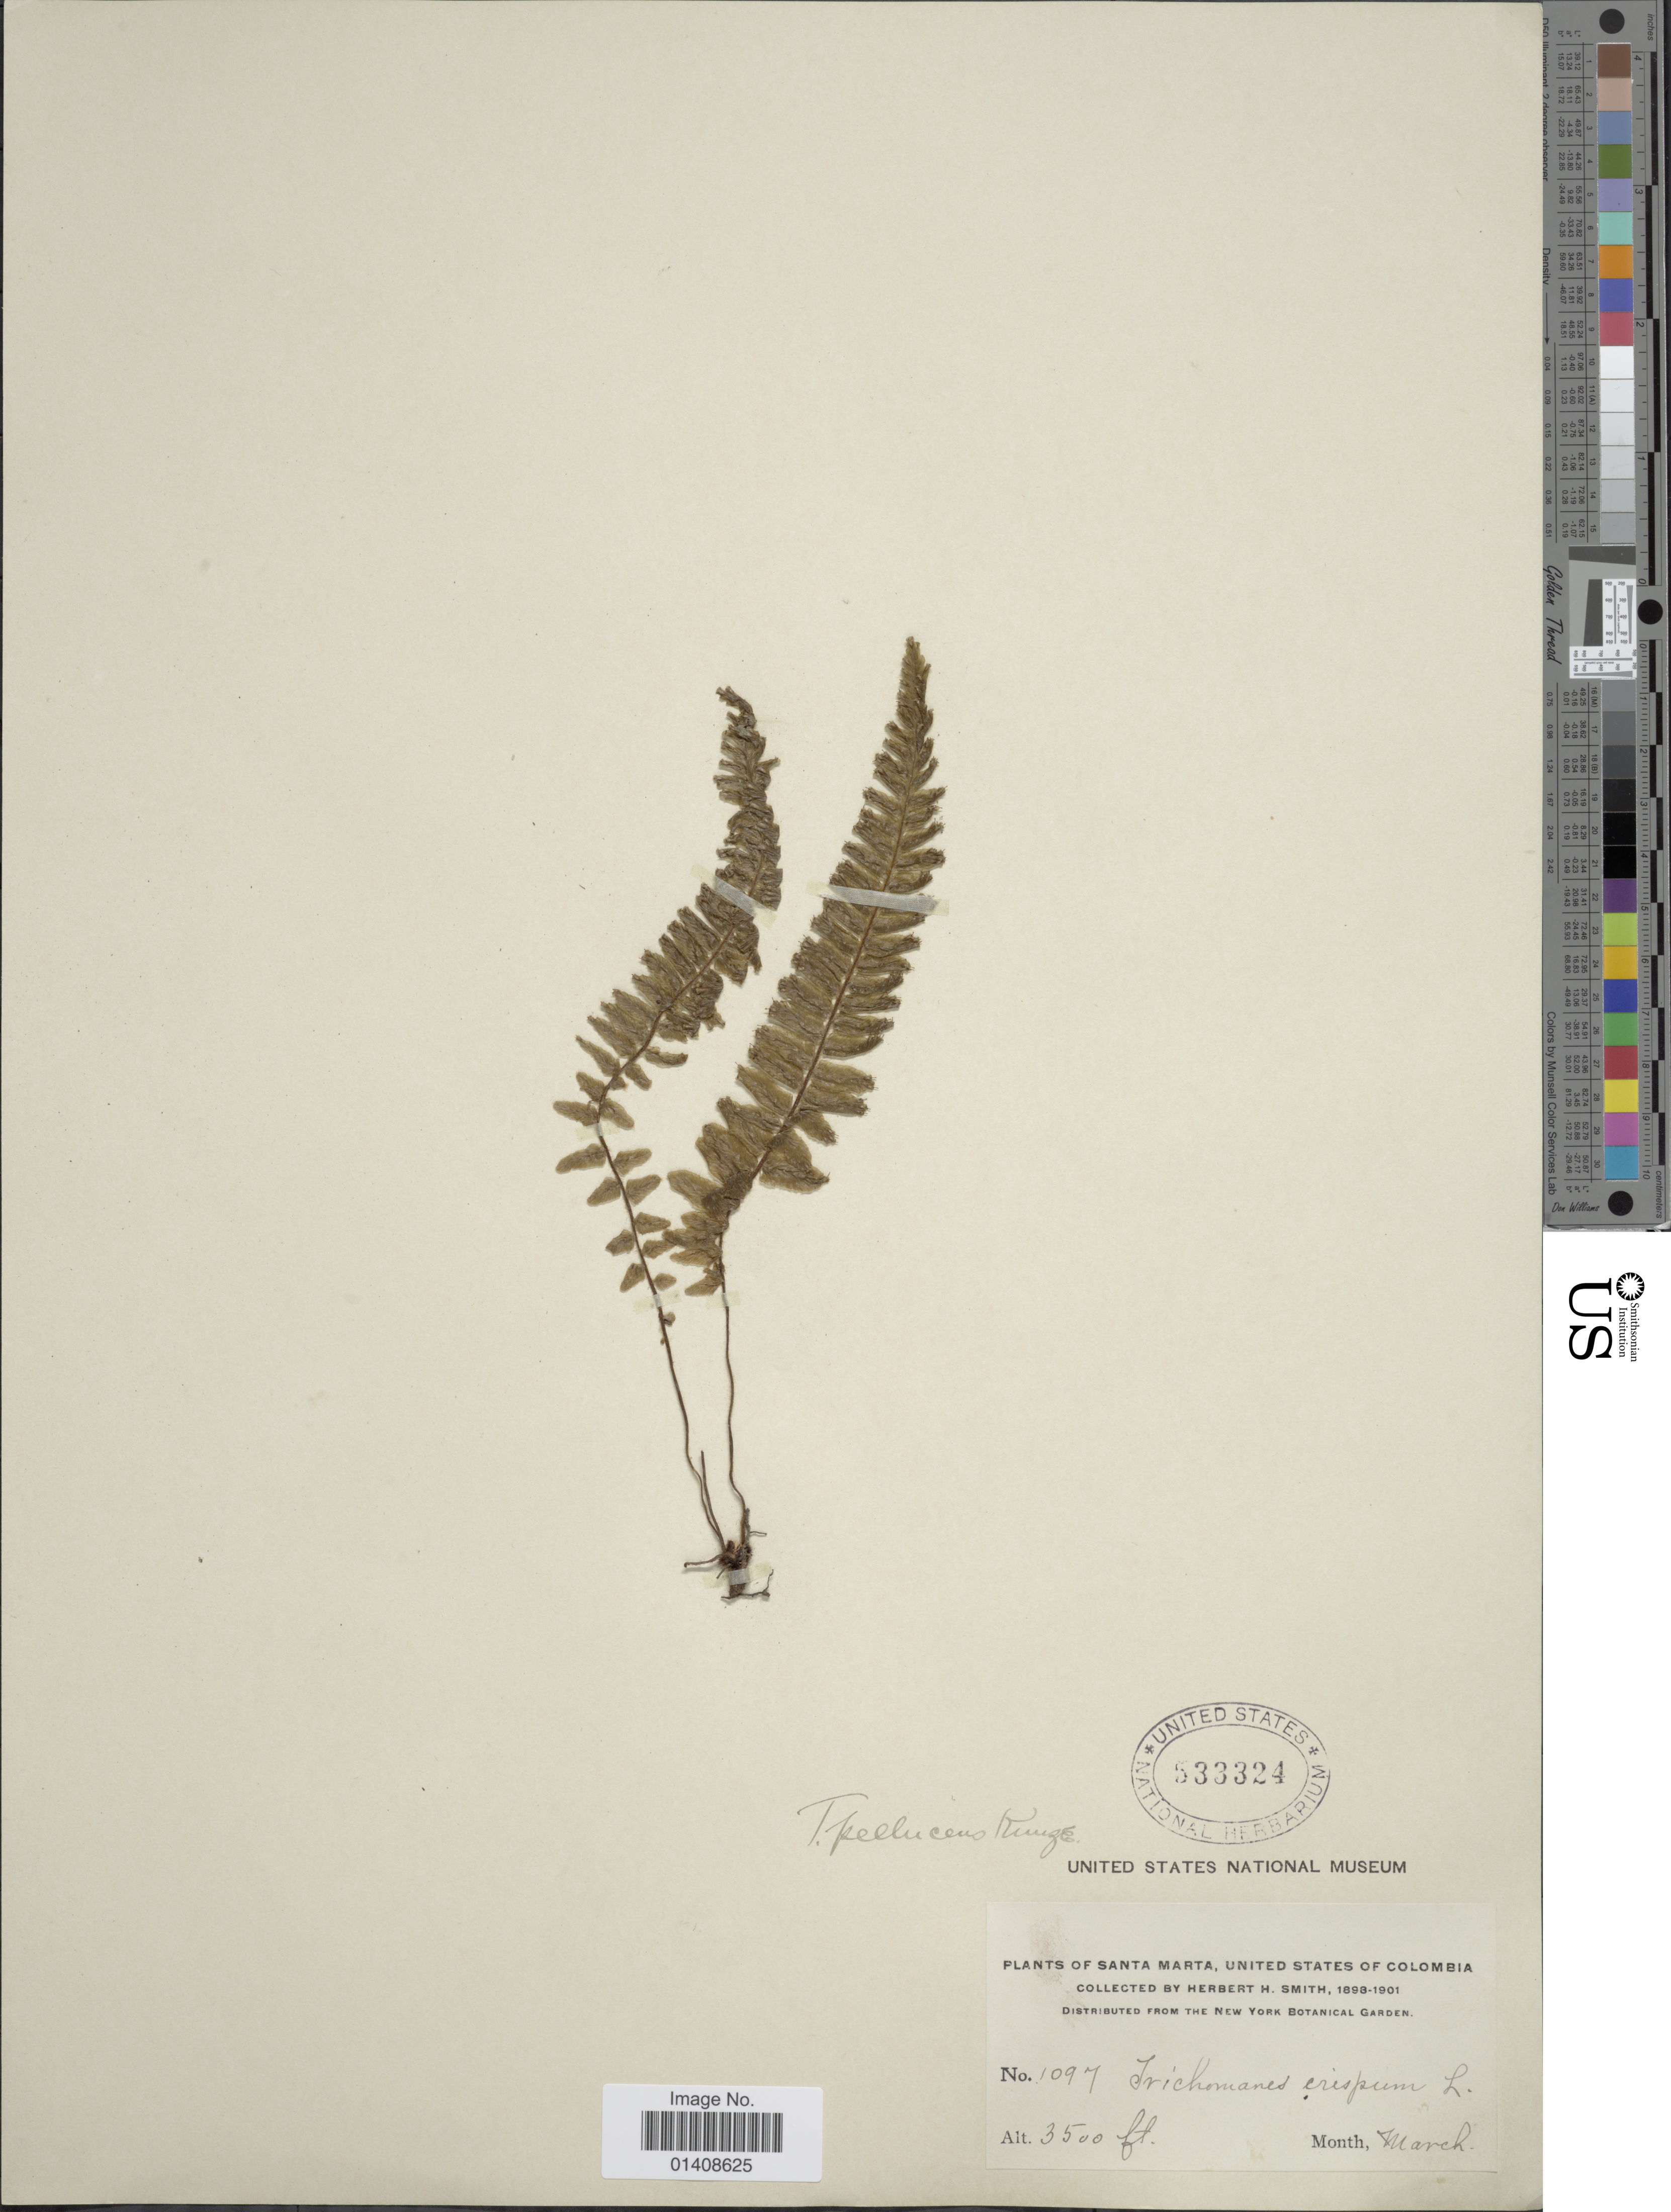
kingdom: Plantae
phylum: Tracheophyta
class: Polypodiopsida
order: Hymenophyllales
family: Hymenophyllaceae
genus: Trichomanes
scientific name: Trichomanes crispum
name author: L.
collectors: Herbert H. Smith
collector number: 1097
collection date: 1893-03/1901-02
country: Colombia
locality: Santa Marta, United States of Colombia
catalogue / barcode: US 533324